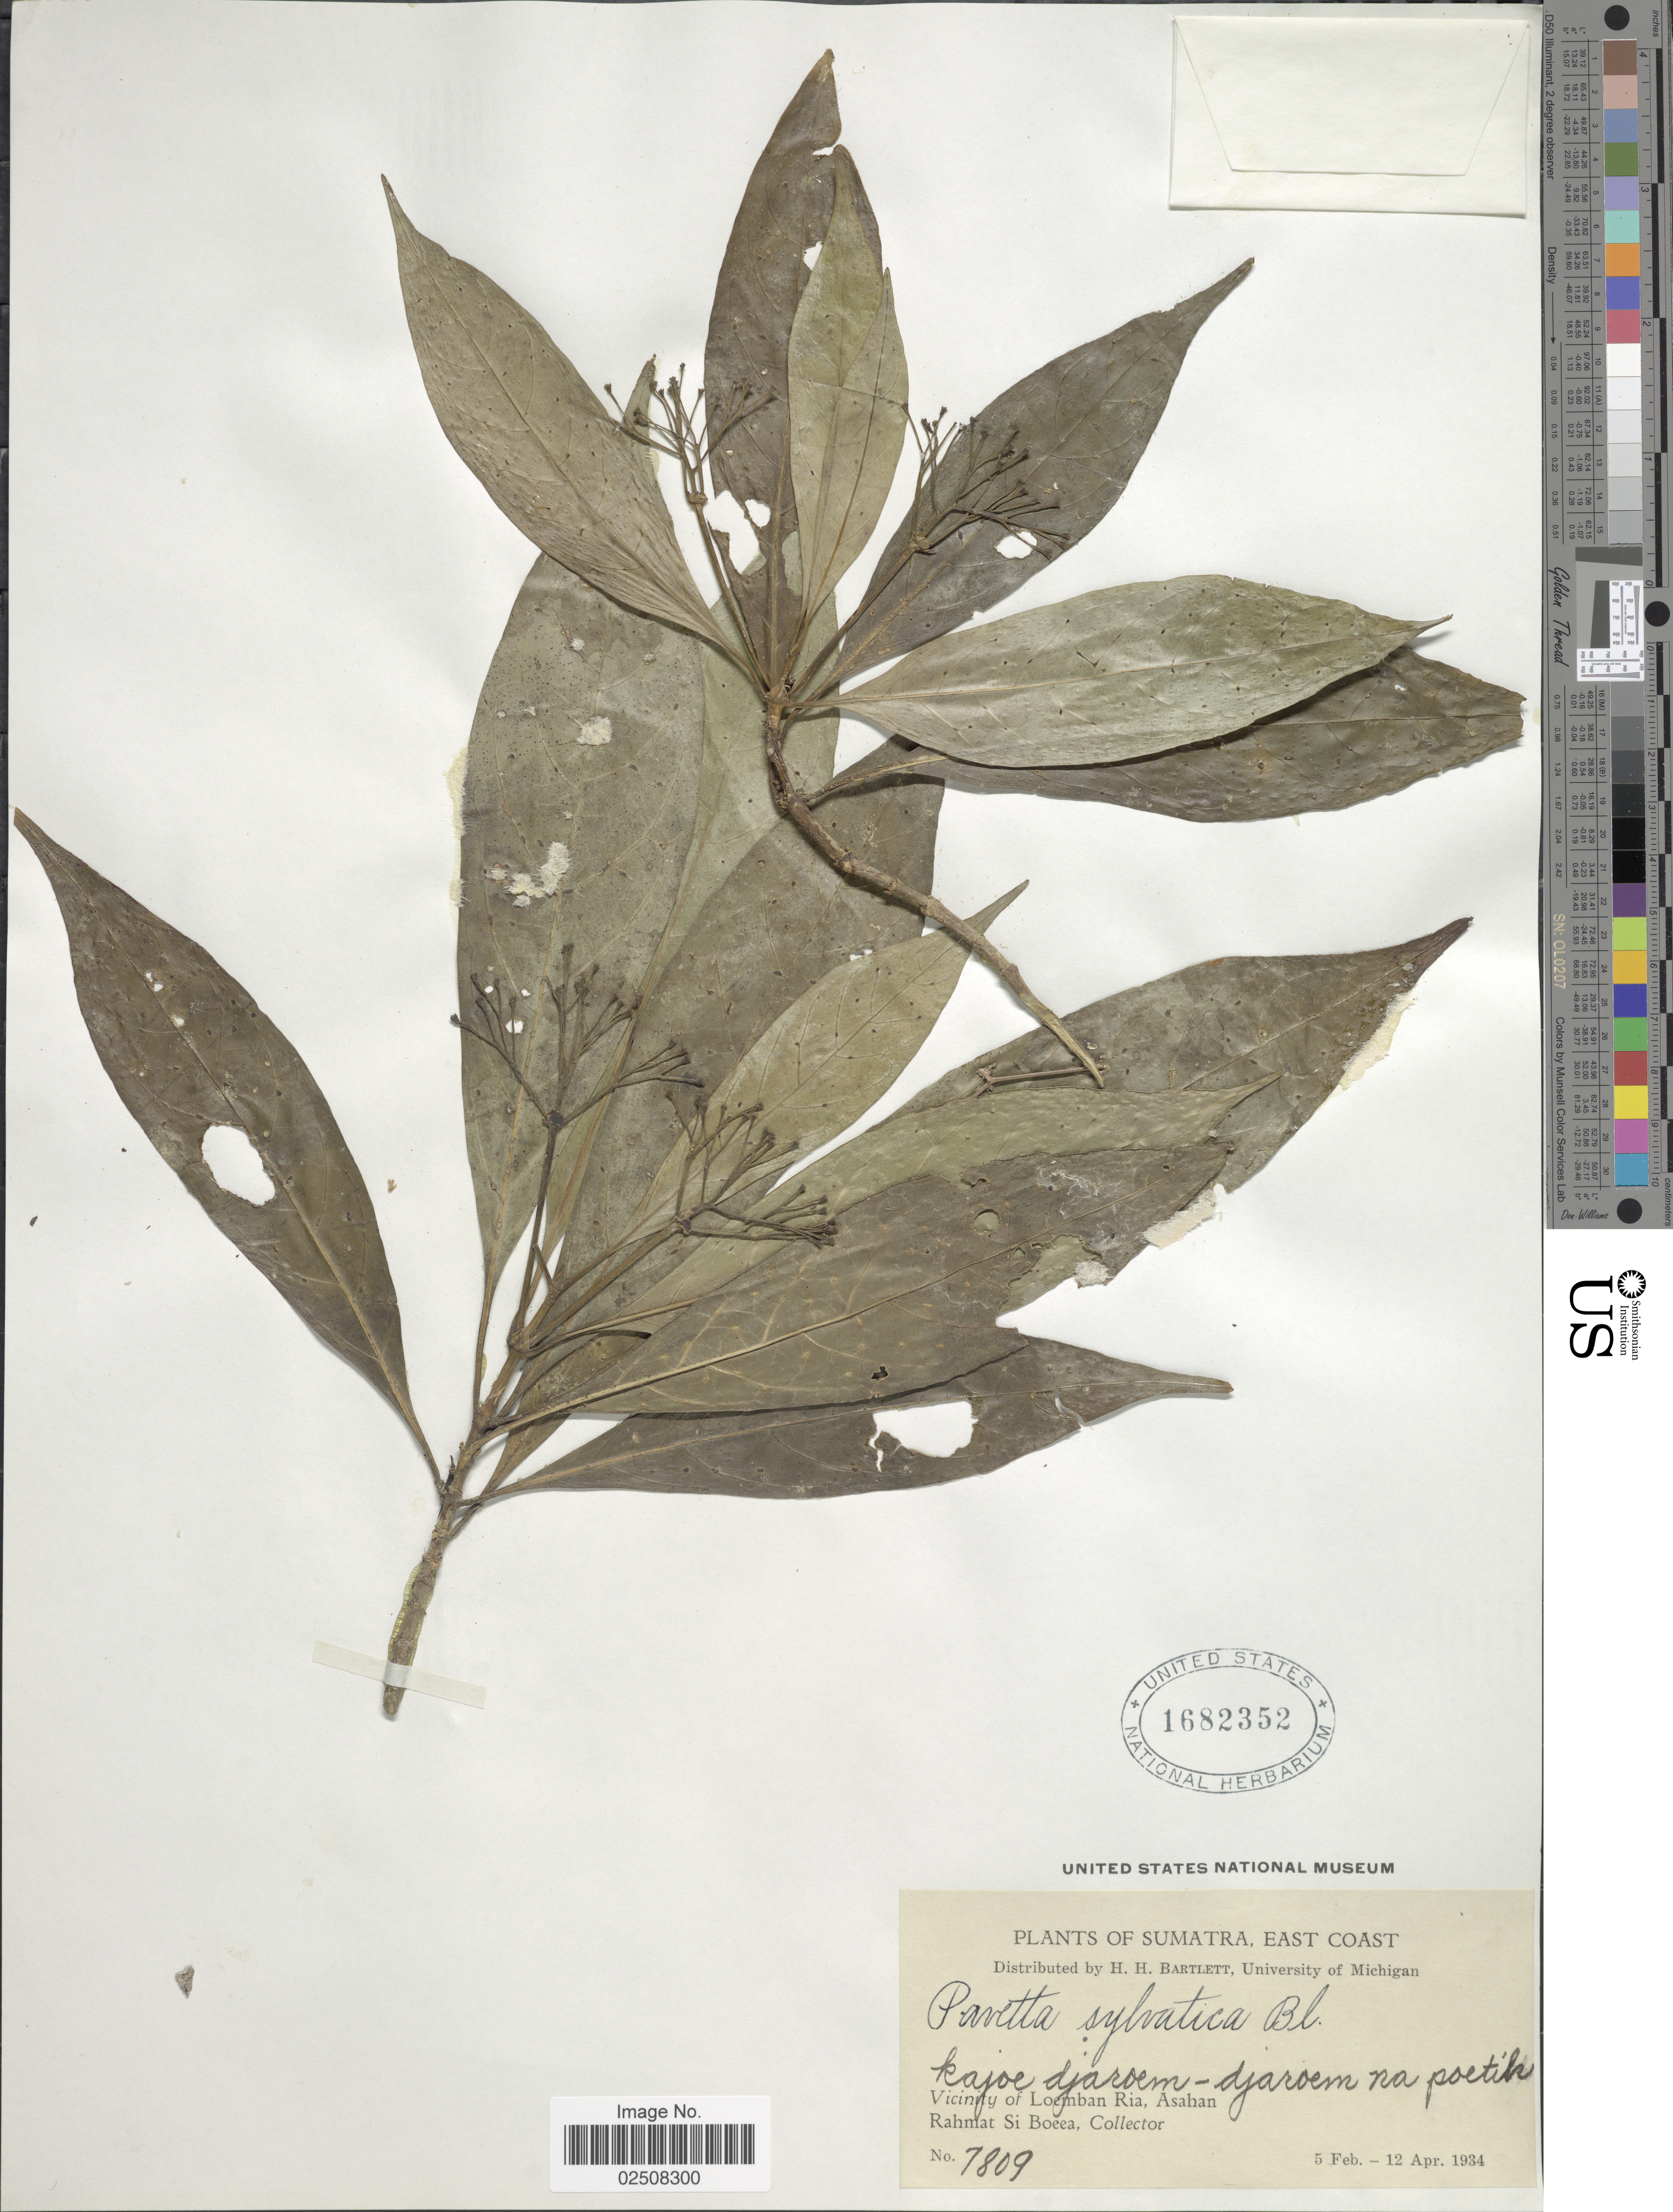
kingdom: Plantae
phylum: Tracheophyta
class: Magnoliopsida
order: Gentianales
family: Rubiaceae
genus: Pavetta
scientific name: Pavetta sylvatica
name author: Blume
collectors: Rahmat Si Boeea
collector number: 7809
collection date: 1934-02-05/1934-04-12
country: Indonesia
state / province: Sumatra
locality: East Coast, kajoe djaroem-djaroem na poetik, Vicinity of Loemban Ria, Asahan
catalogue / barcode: US 1682352